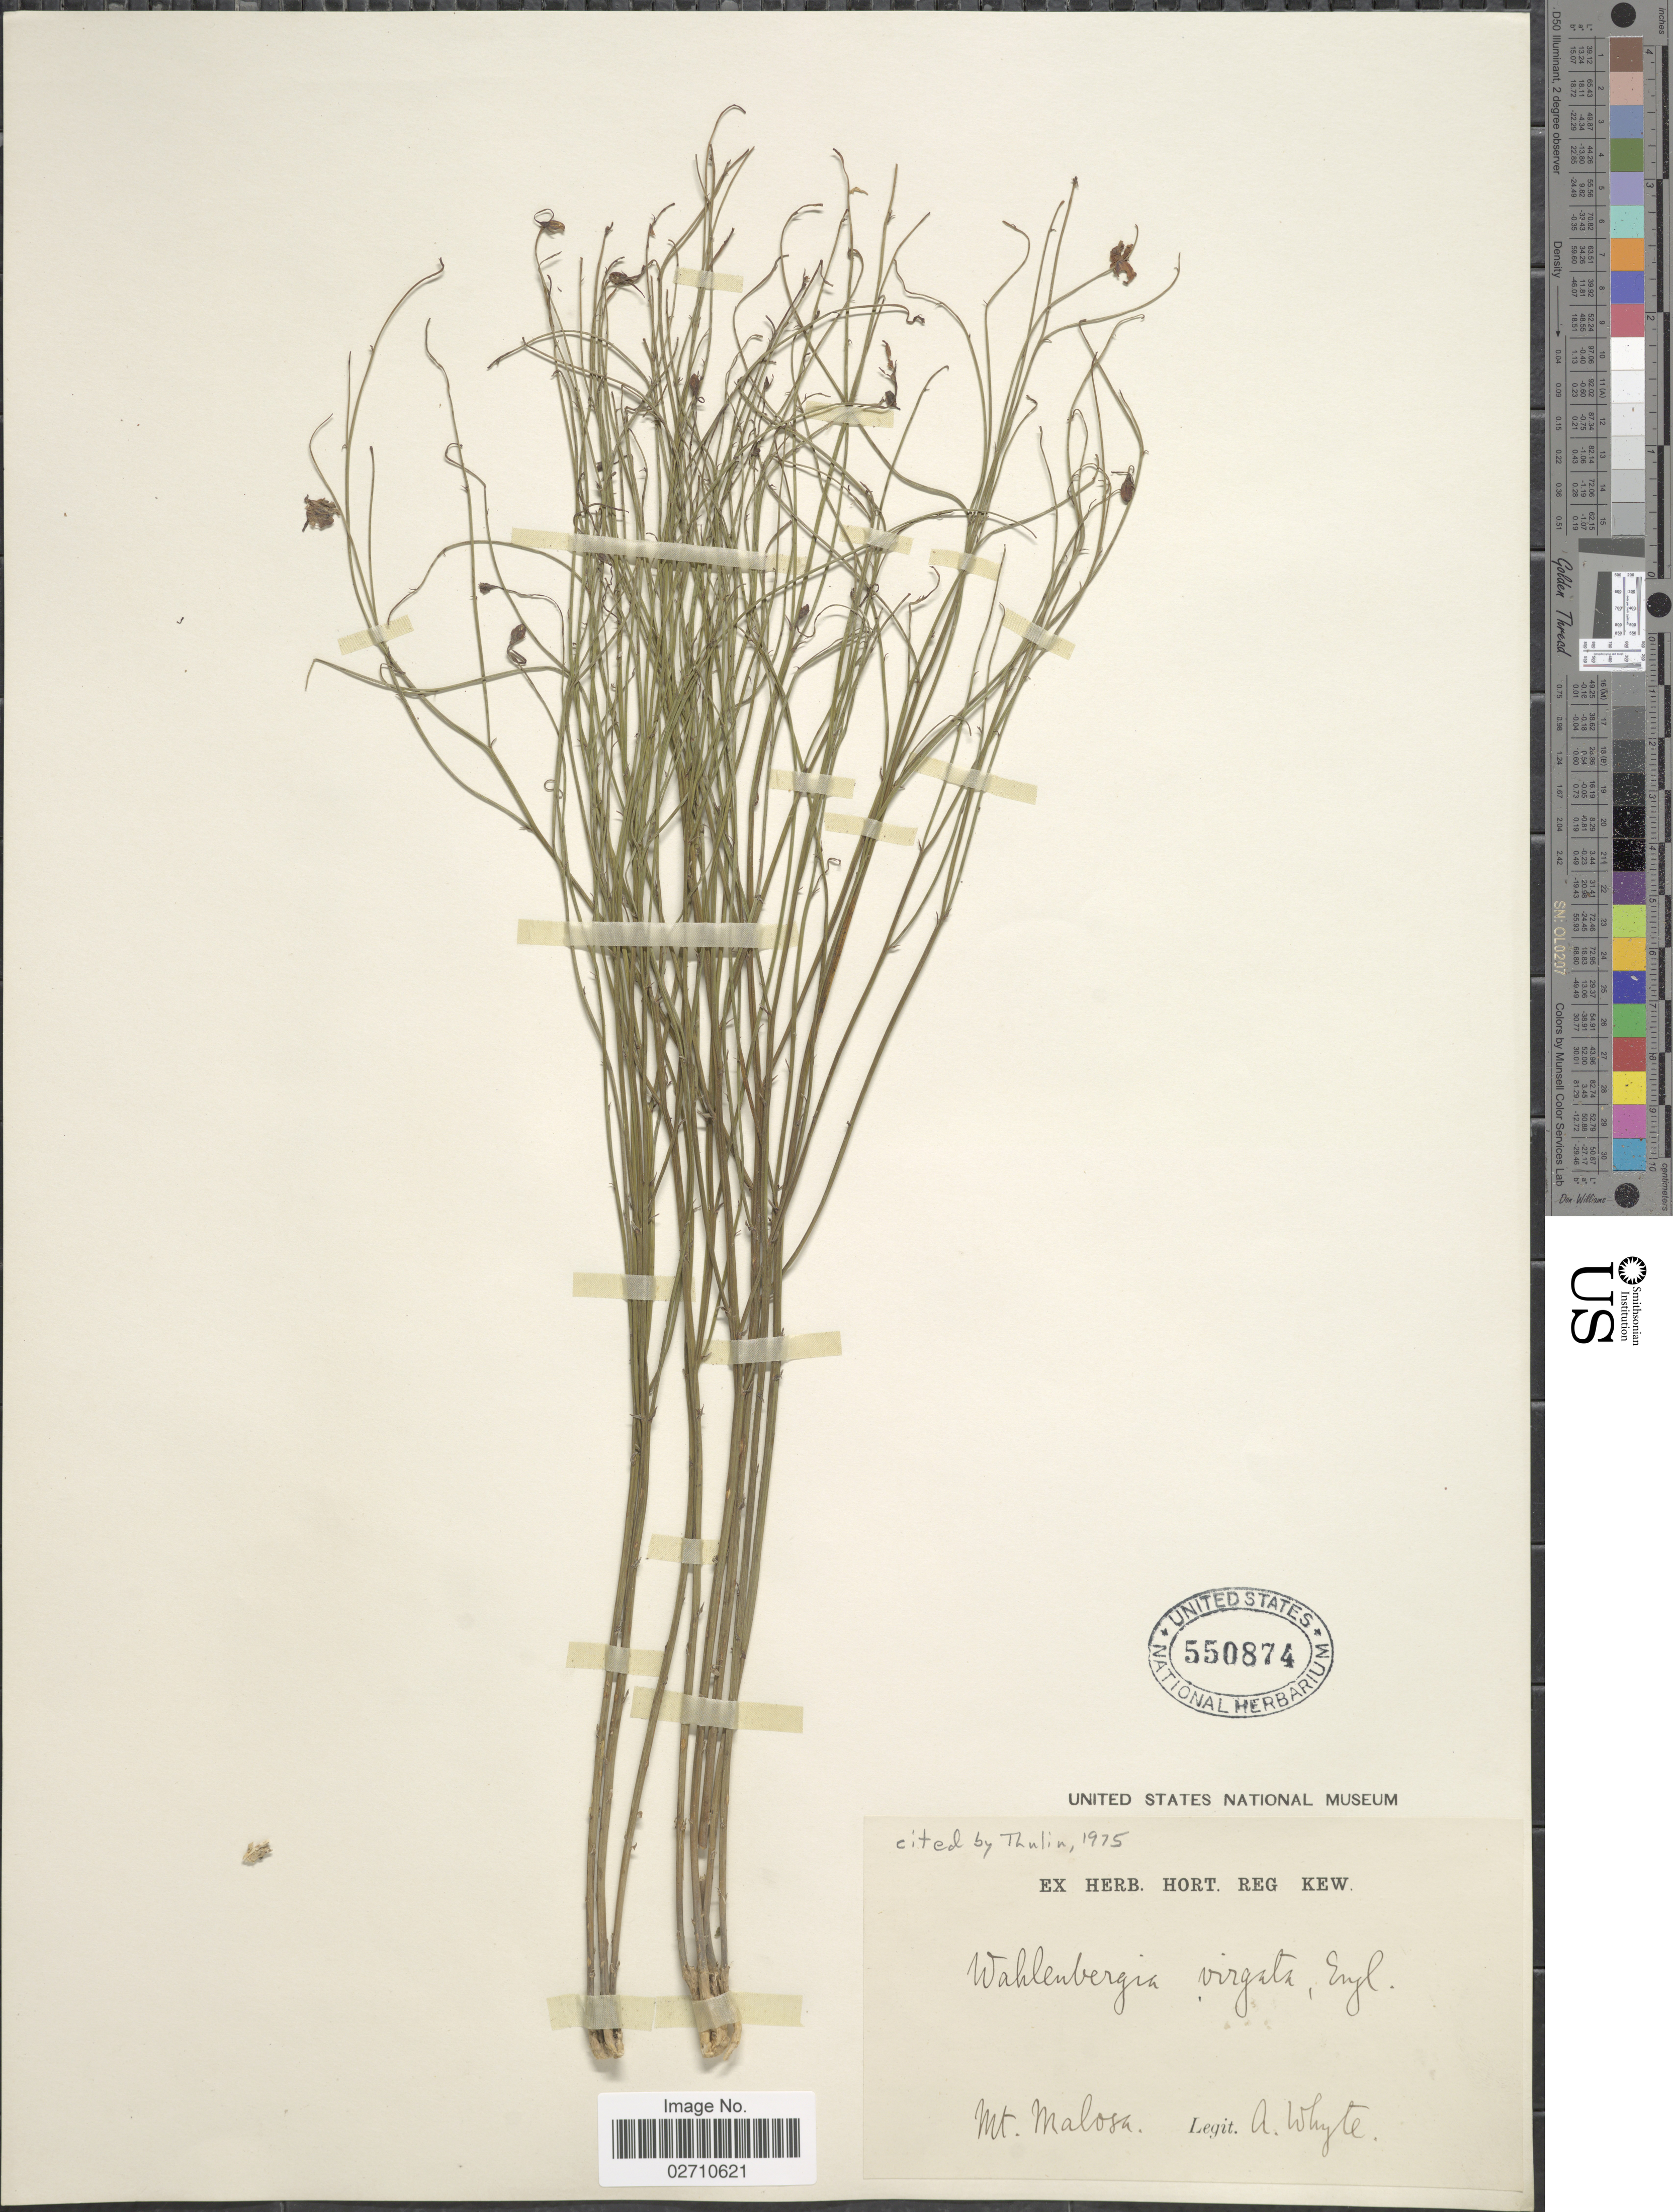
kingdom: Plantae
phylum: Tracheophyta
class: Magnoliopsida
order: Asterales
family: Campanulaceae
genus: Wahlenbergia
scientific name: Wahlenbergia virgata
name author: Engl.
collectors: A. Whyte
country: Malawi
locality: Mt. Malosa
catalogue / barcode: US 550874